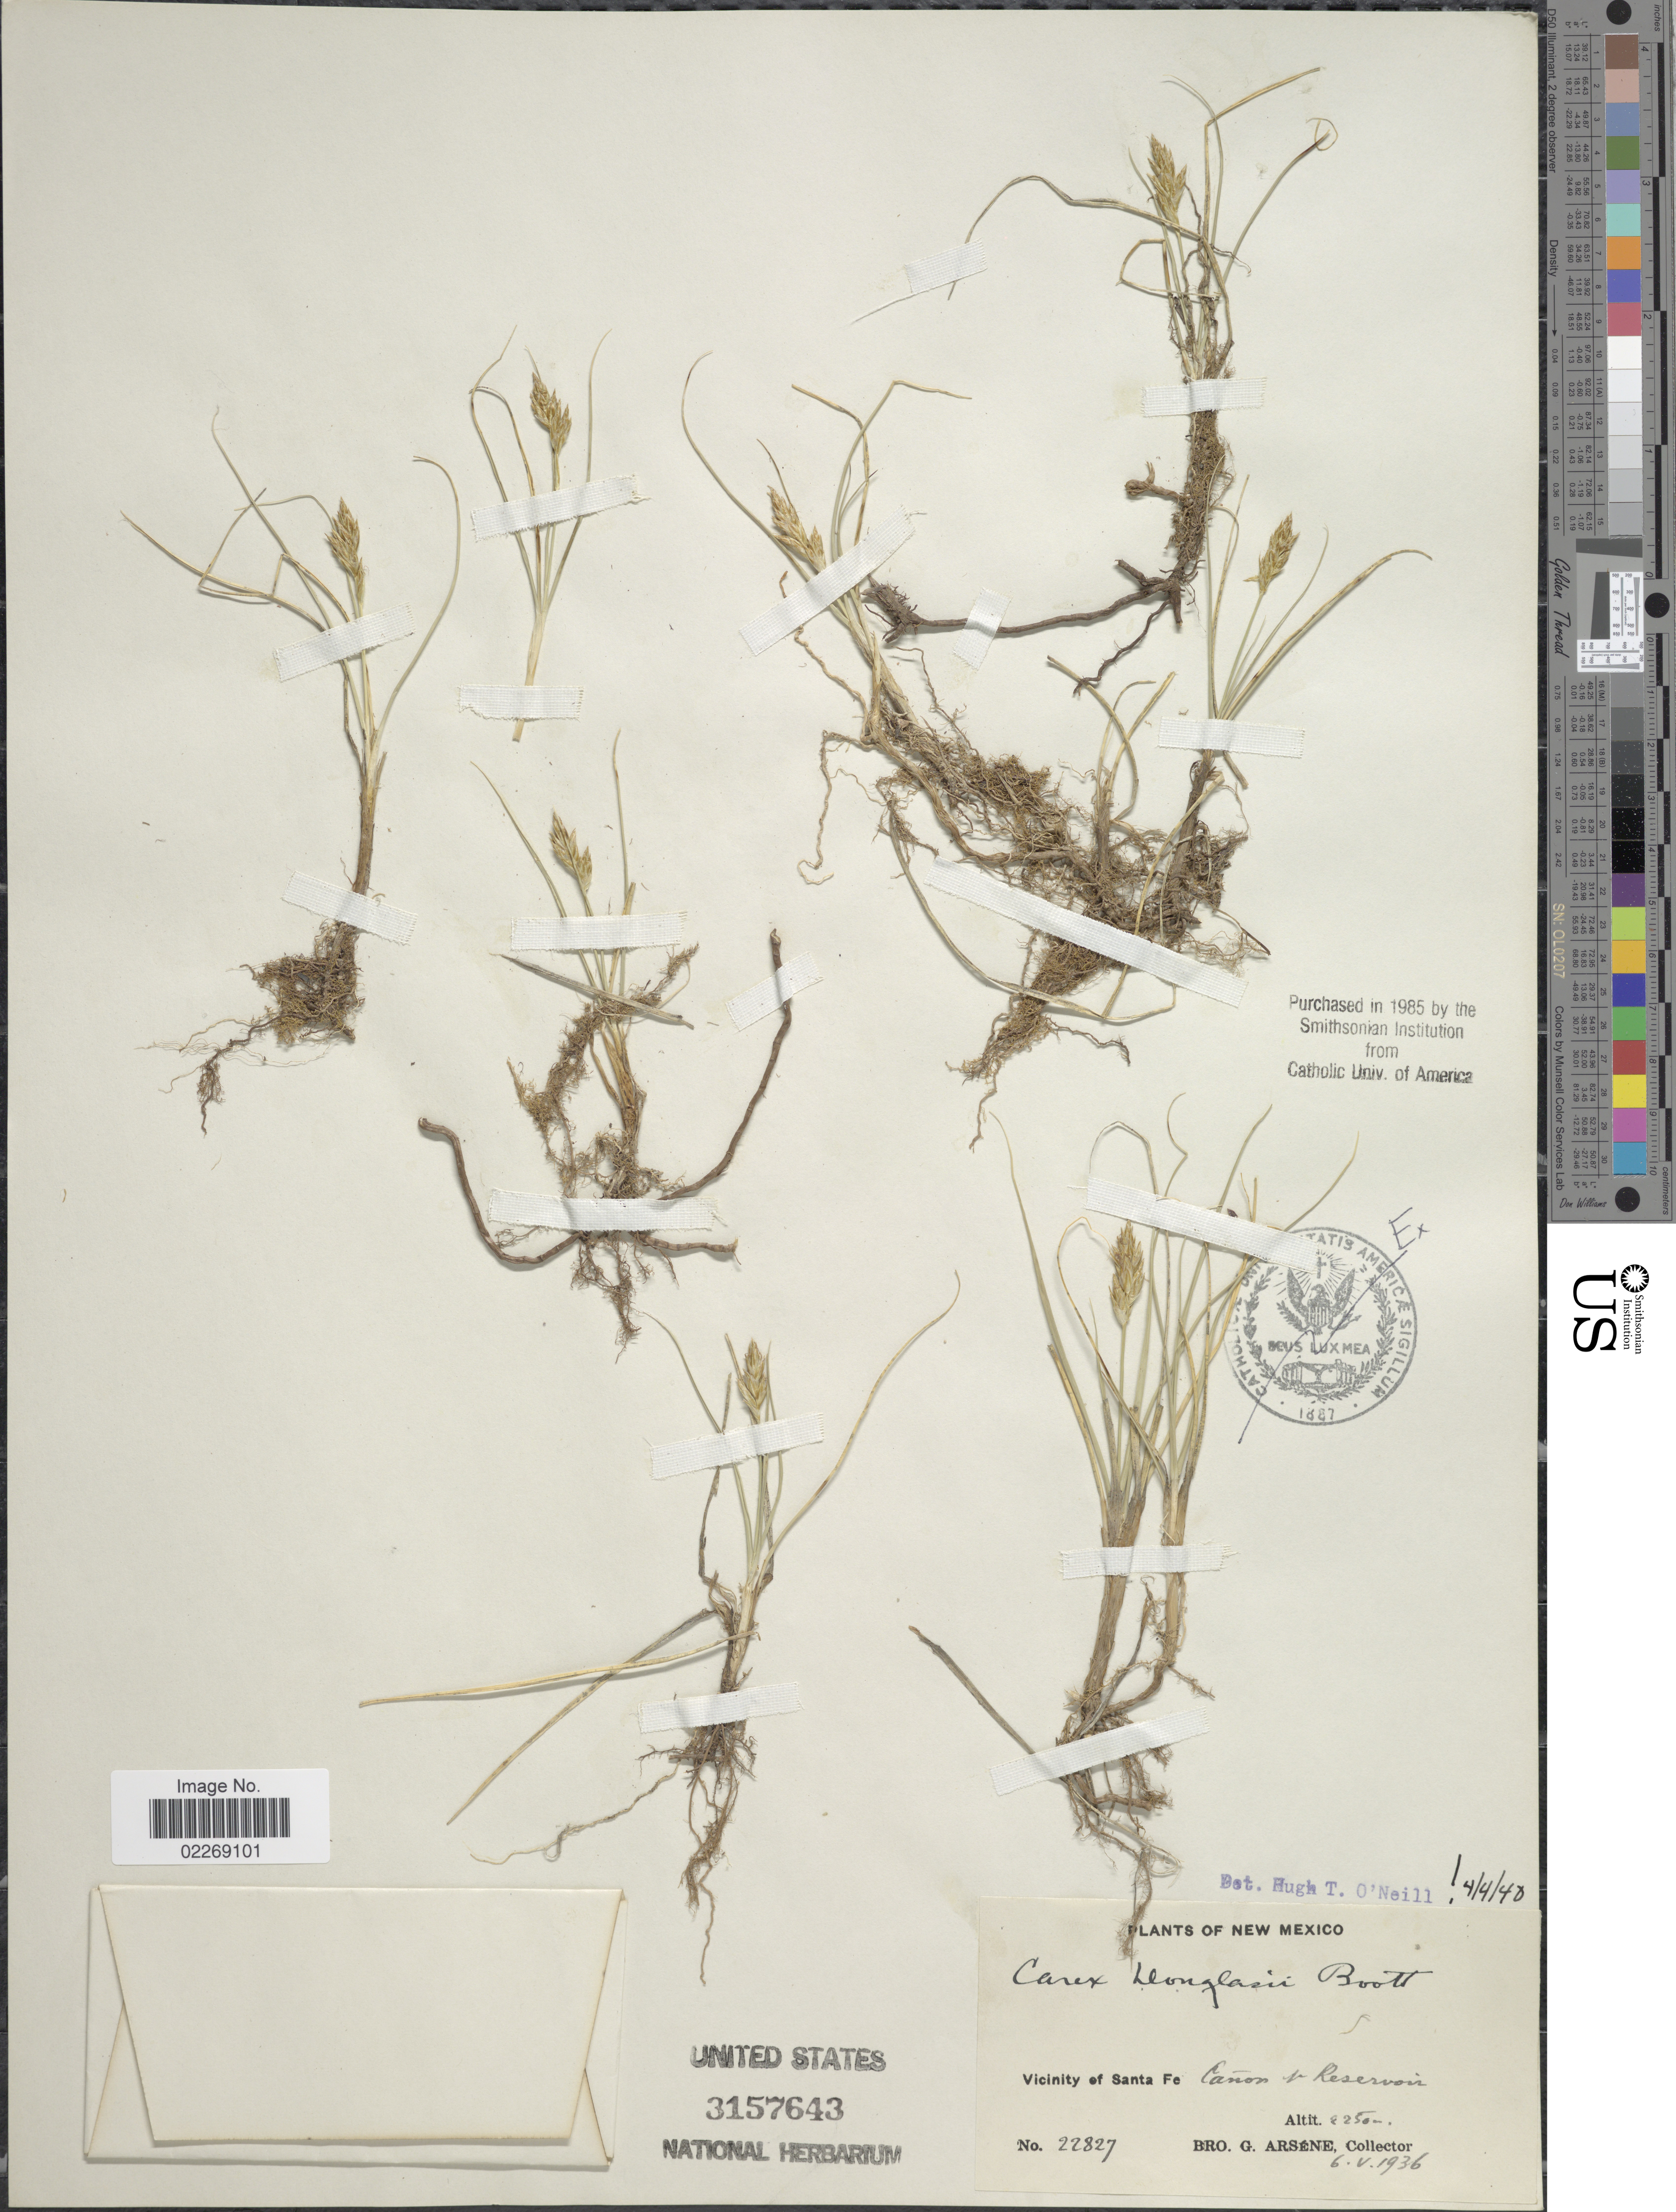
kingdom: Plantae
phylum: Tracheophyta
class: Liliopsida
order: Poales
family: Cyperaceae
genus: Carex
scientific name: Carex douglasii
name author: Boott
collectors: Bro. G. Arsène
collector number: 22827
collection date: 1936-05-06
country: United States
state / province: New Mexico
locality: Vicinity of Santa Fe, Cañon & Reservoir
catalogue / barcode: US 3157643